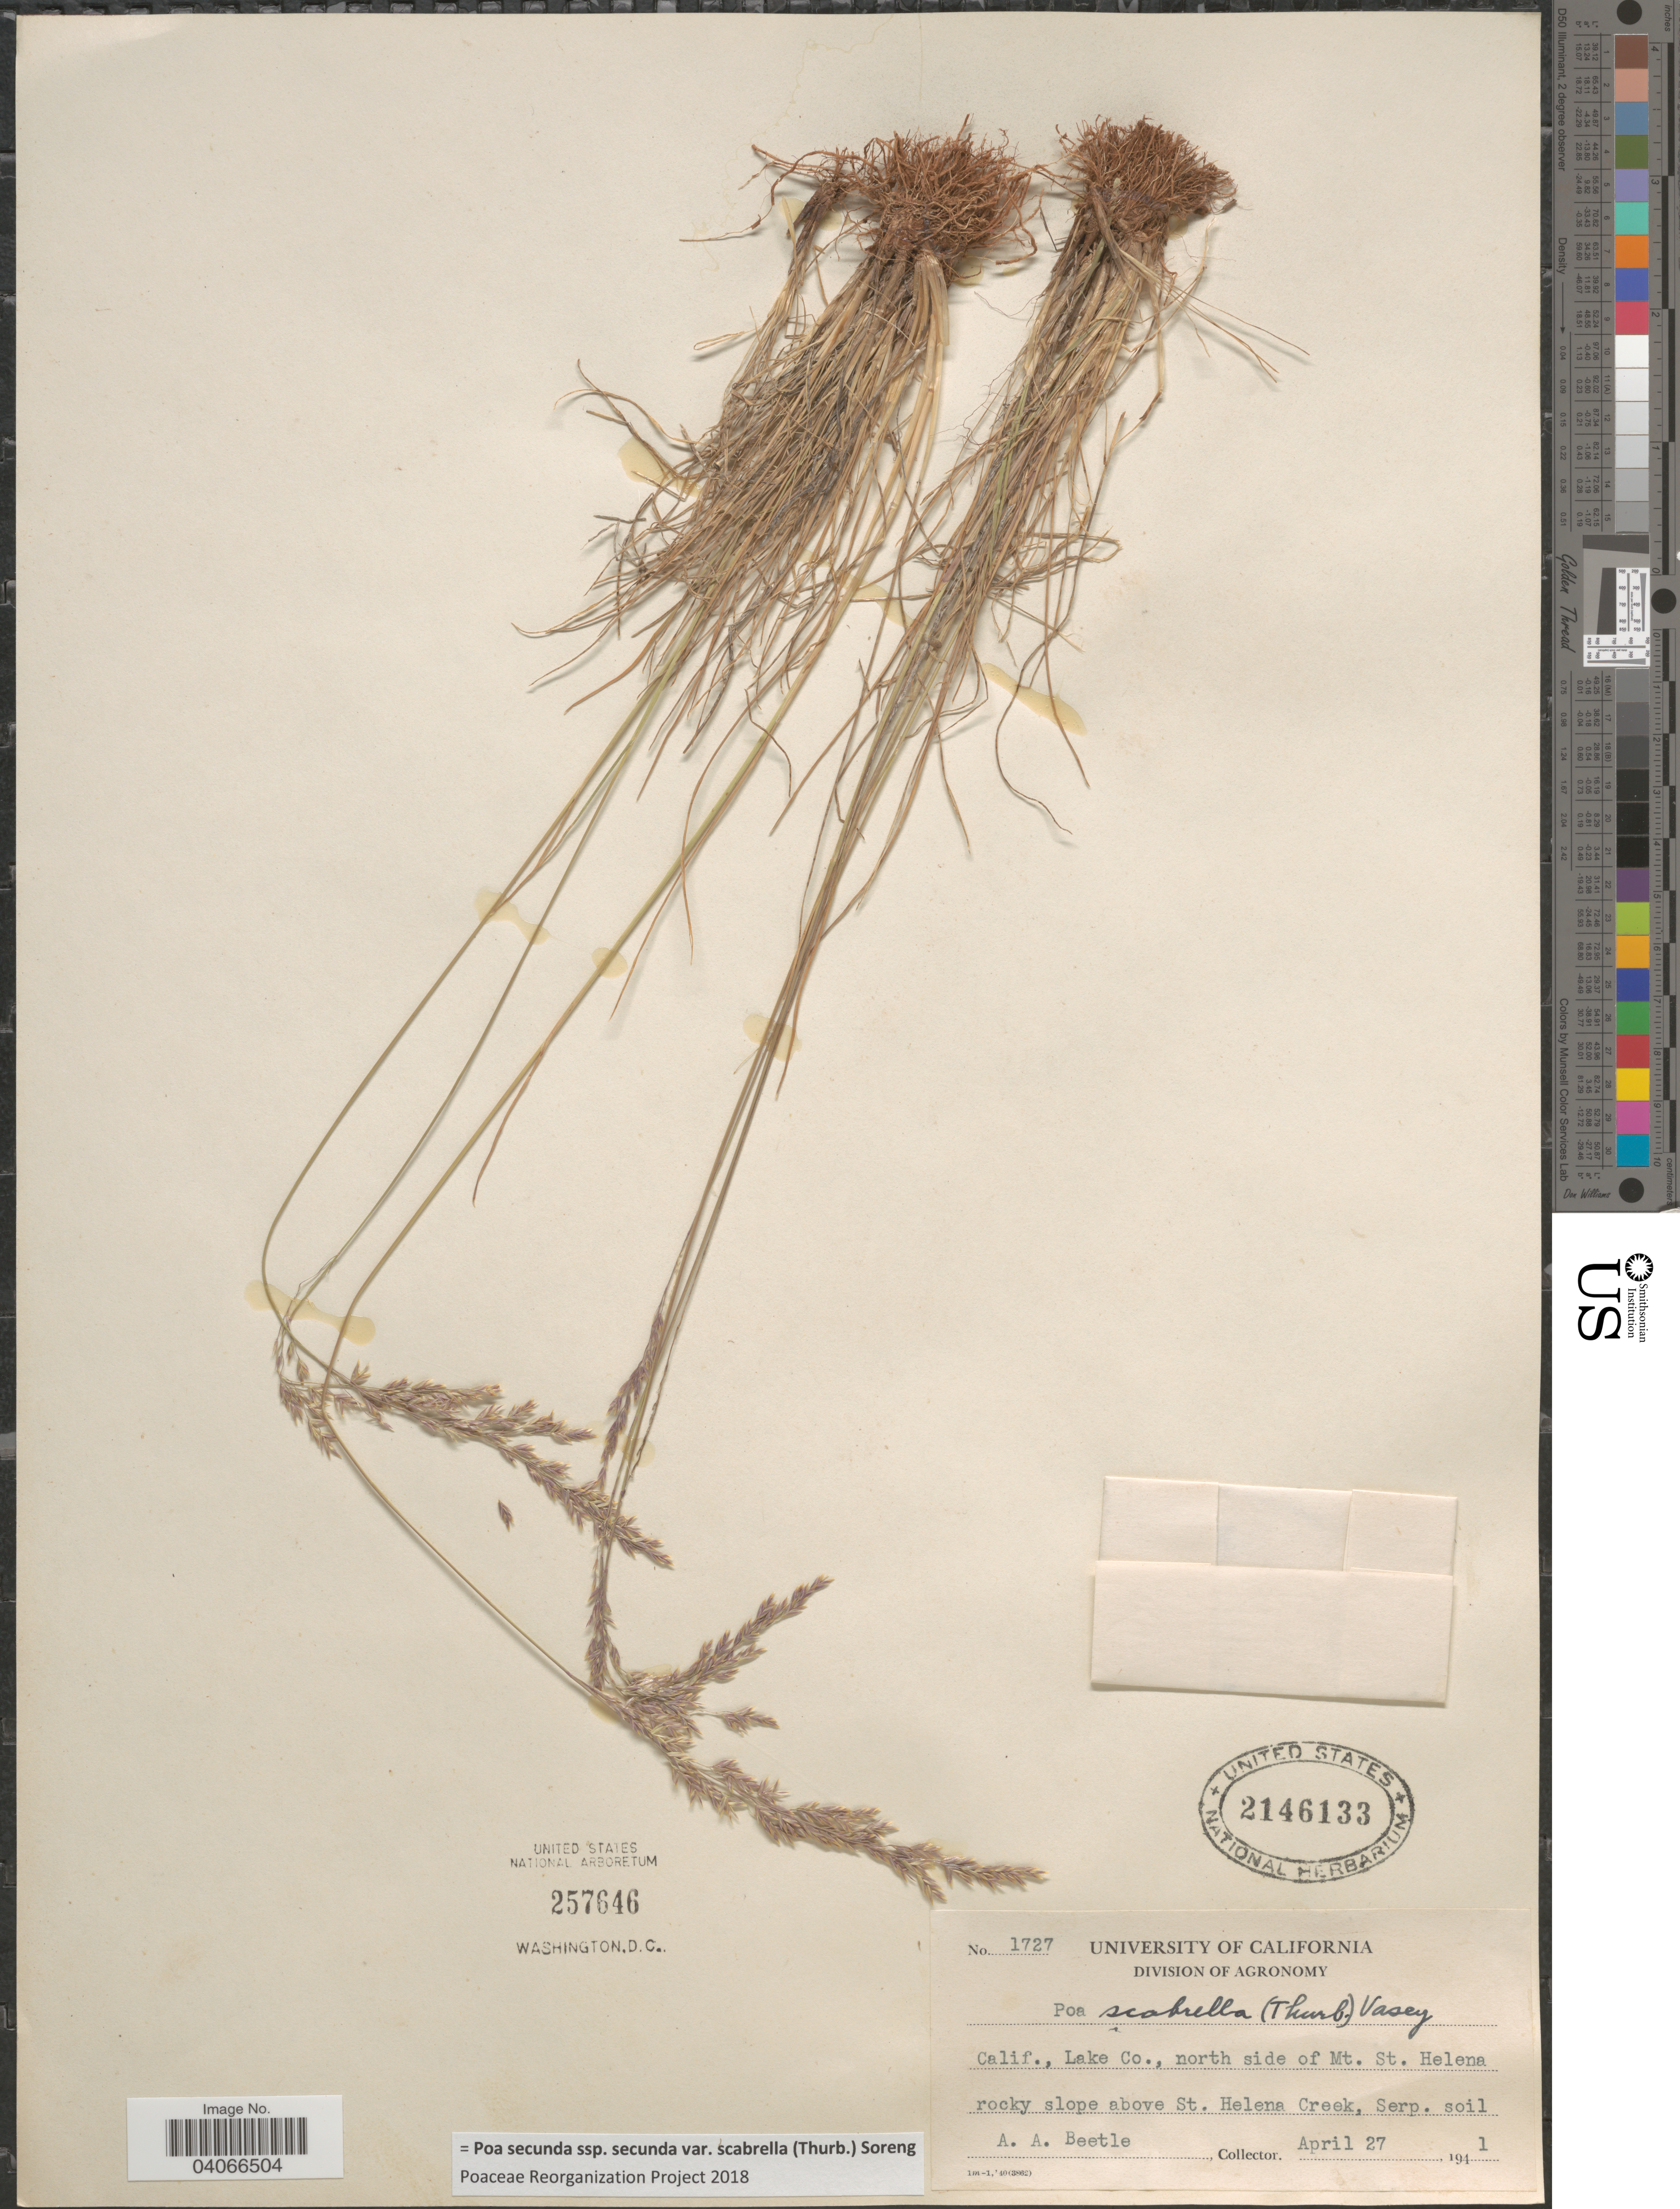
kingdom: Plantae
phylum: Tracheophyta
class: Liliopsida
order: Poales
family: Poaceae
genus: Poa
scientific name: Poa secunda subsp. secunda var. scabrella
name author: (Thurb.) Soreng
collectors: A. A. Beetle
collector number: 1727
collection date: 1941-04-27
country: United States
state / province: California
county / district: Lake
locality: Lake Co., north side of Mt. Helena rocky slope above St. Helena Creek.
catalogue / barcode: US 2146133